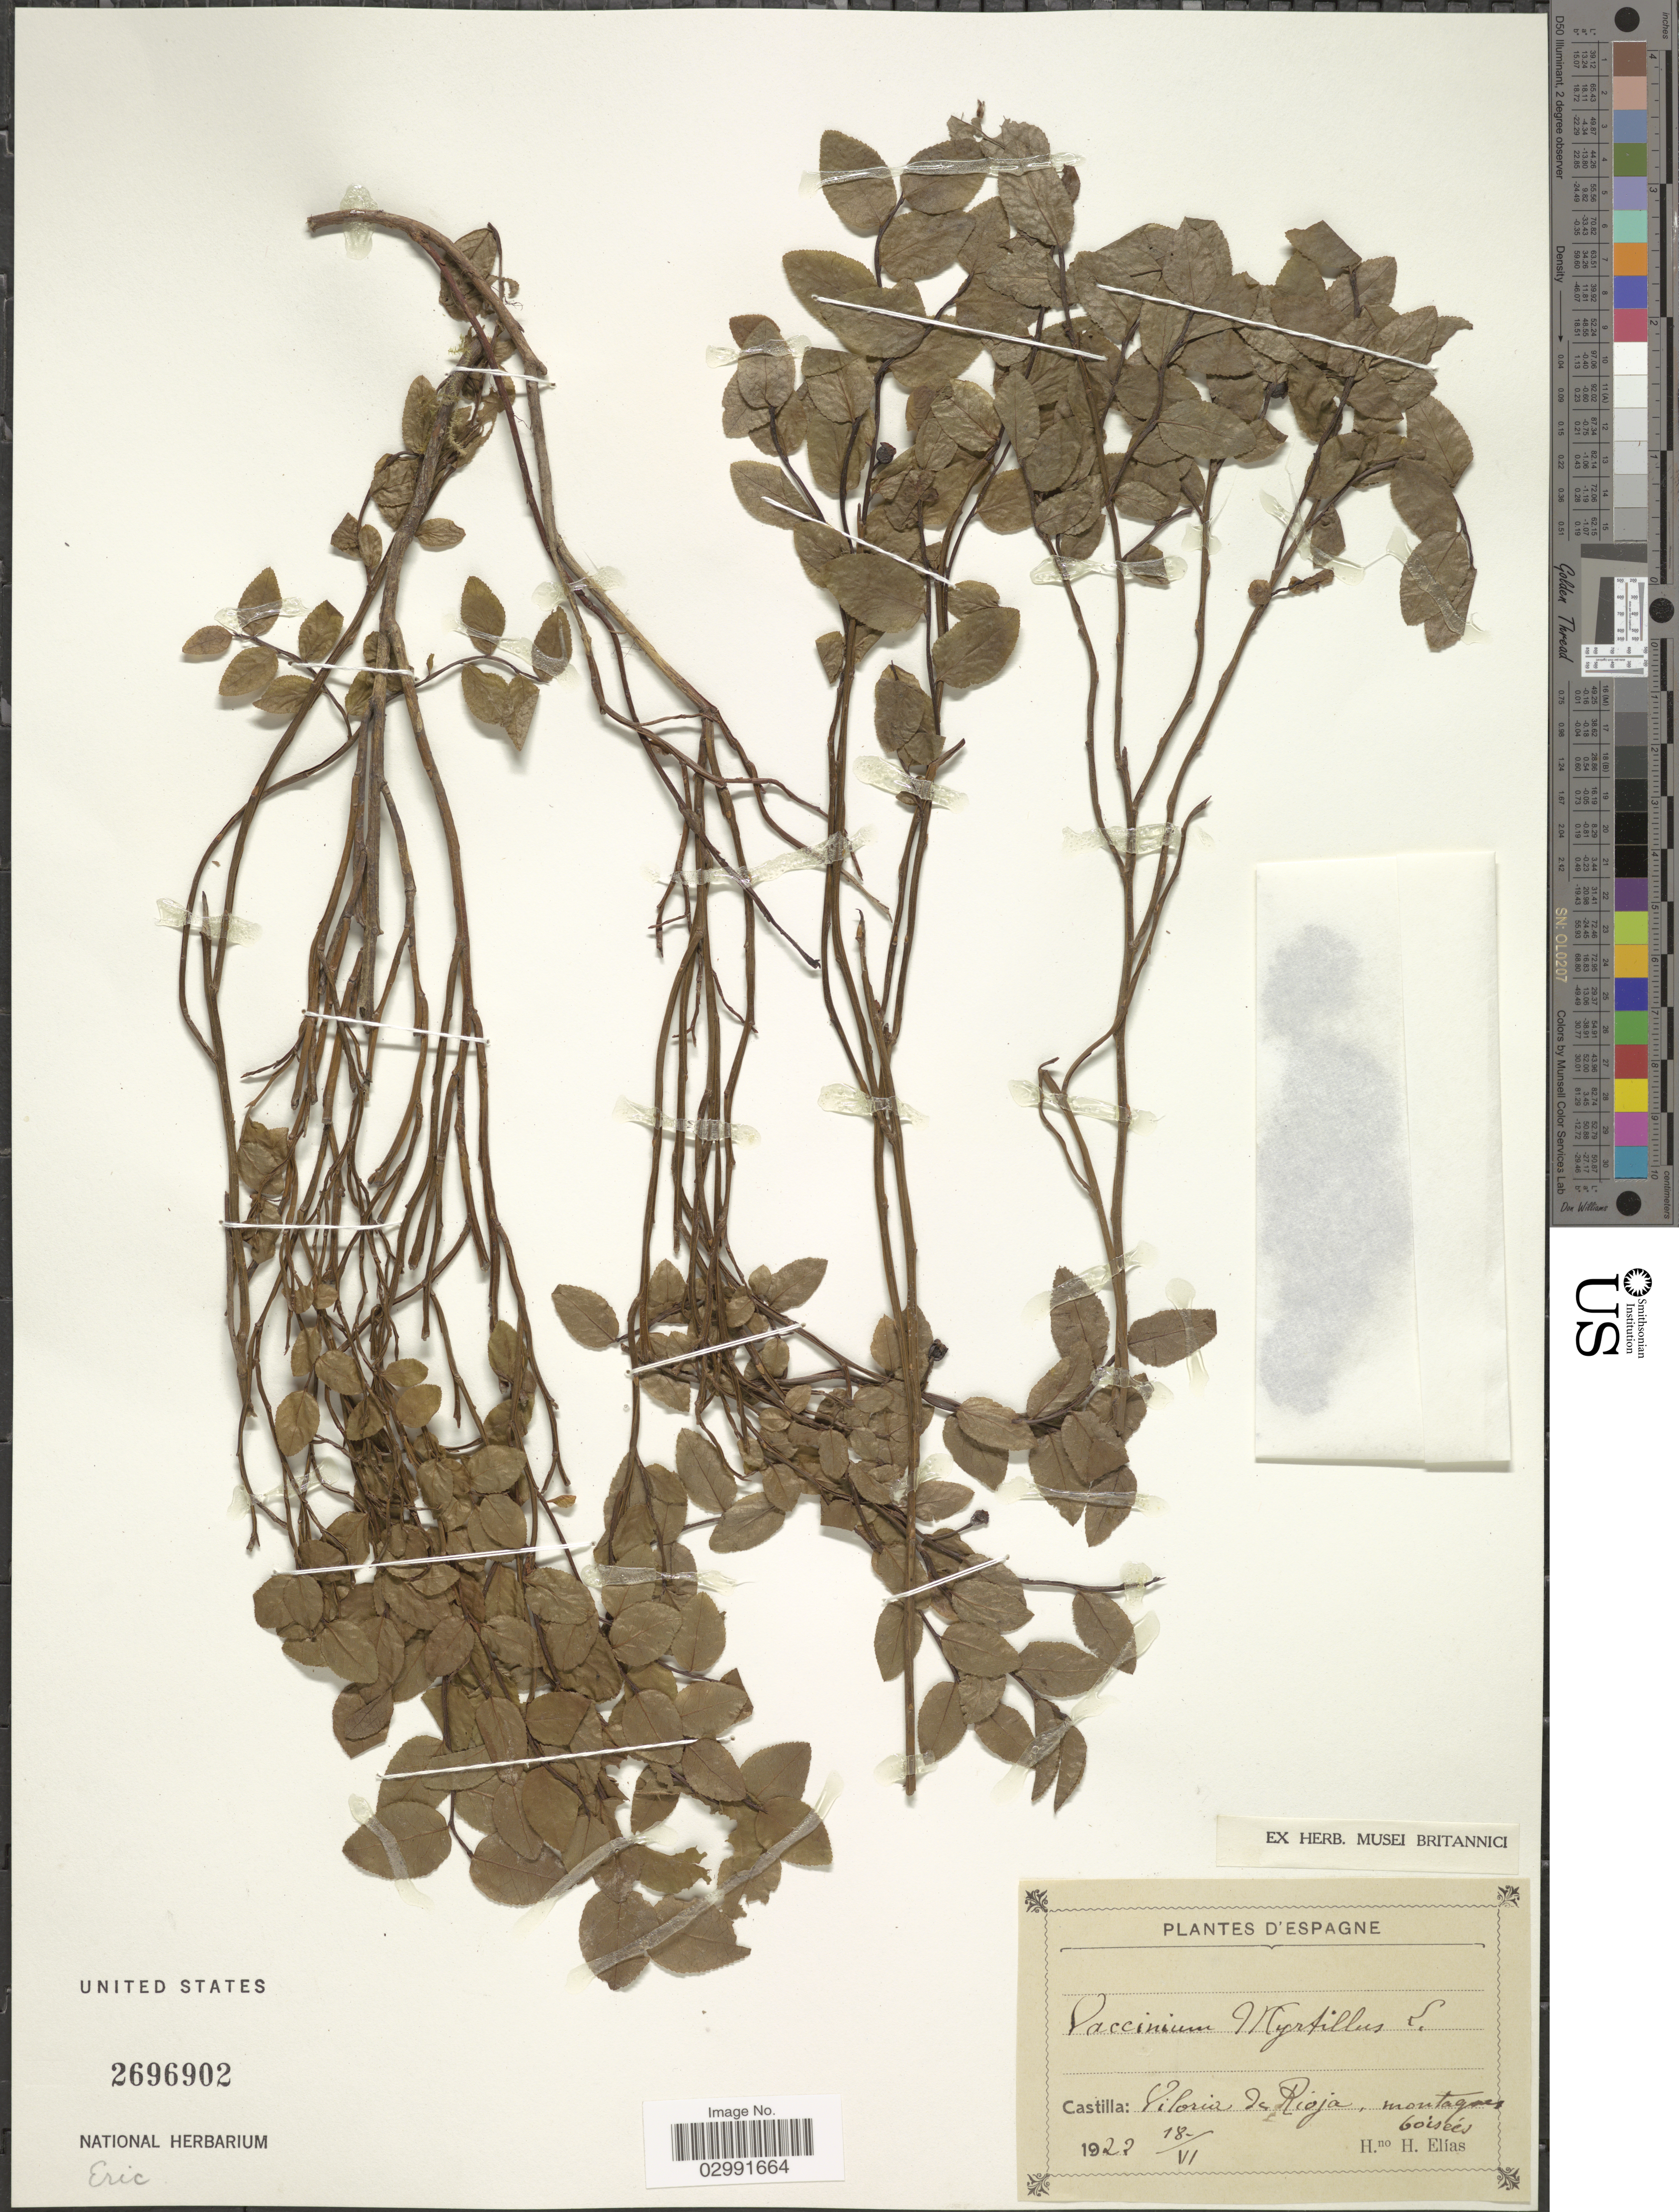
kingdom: Plantae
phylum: Tracheophyta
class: Magnoliopsida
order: Ericales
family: Ericaceae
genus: Vaccinium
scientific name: Vaccinium myrtillus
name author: L.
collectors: Bro. Elias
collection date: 1922-06-18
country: Spain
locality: Castilla: Viloria de Rioja, montagnes boiseés.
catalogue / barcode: US 2696902